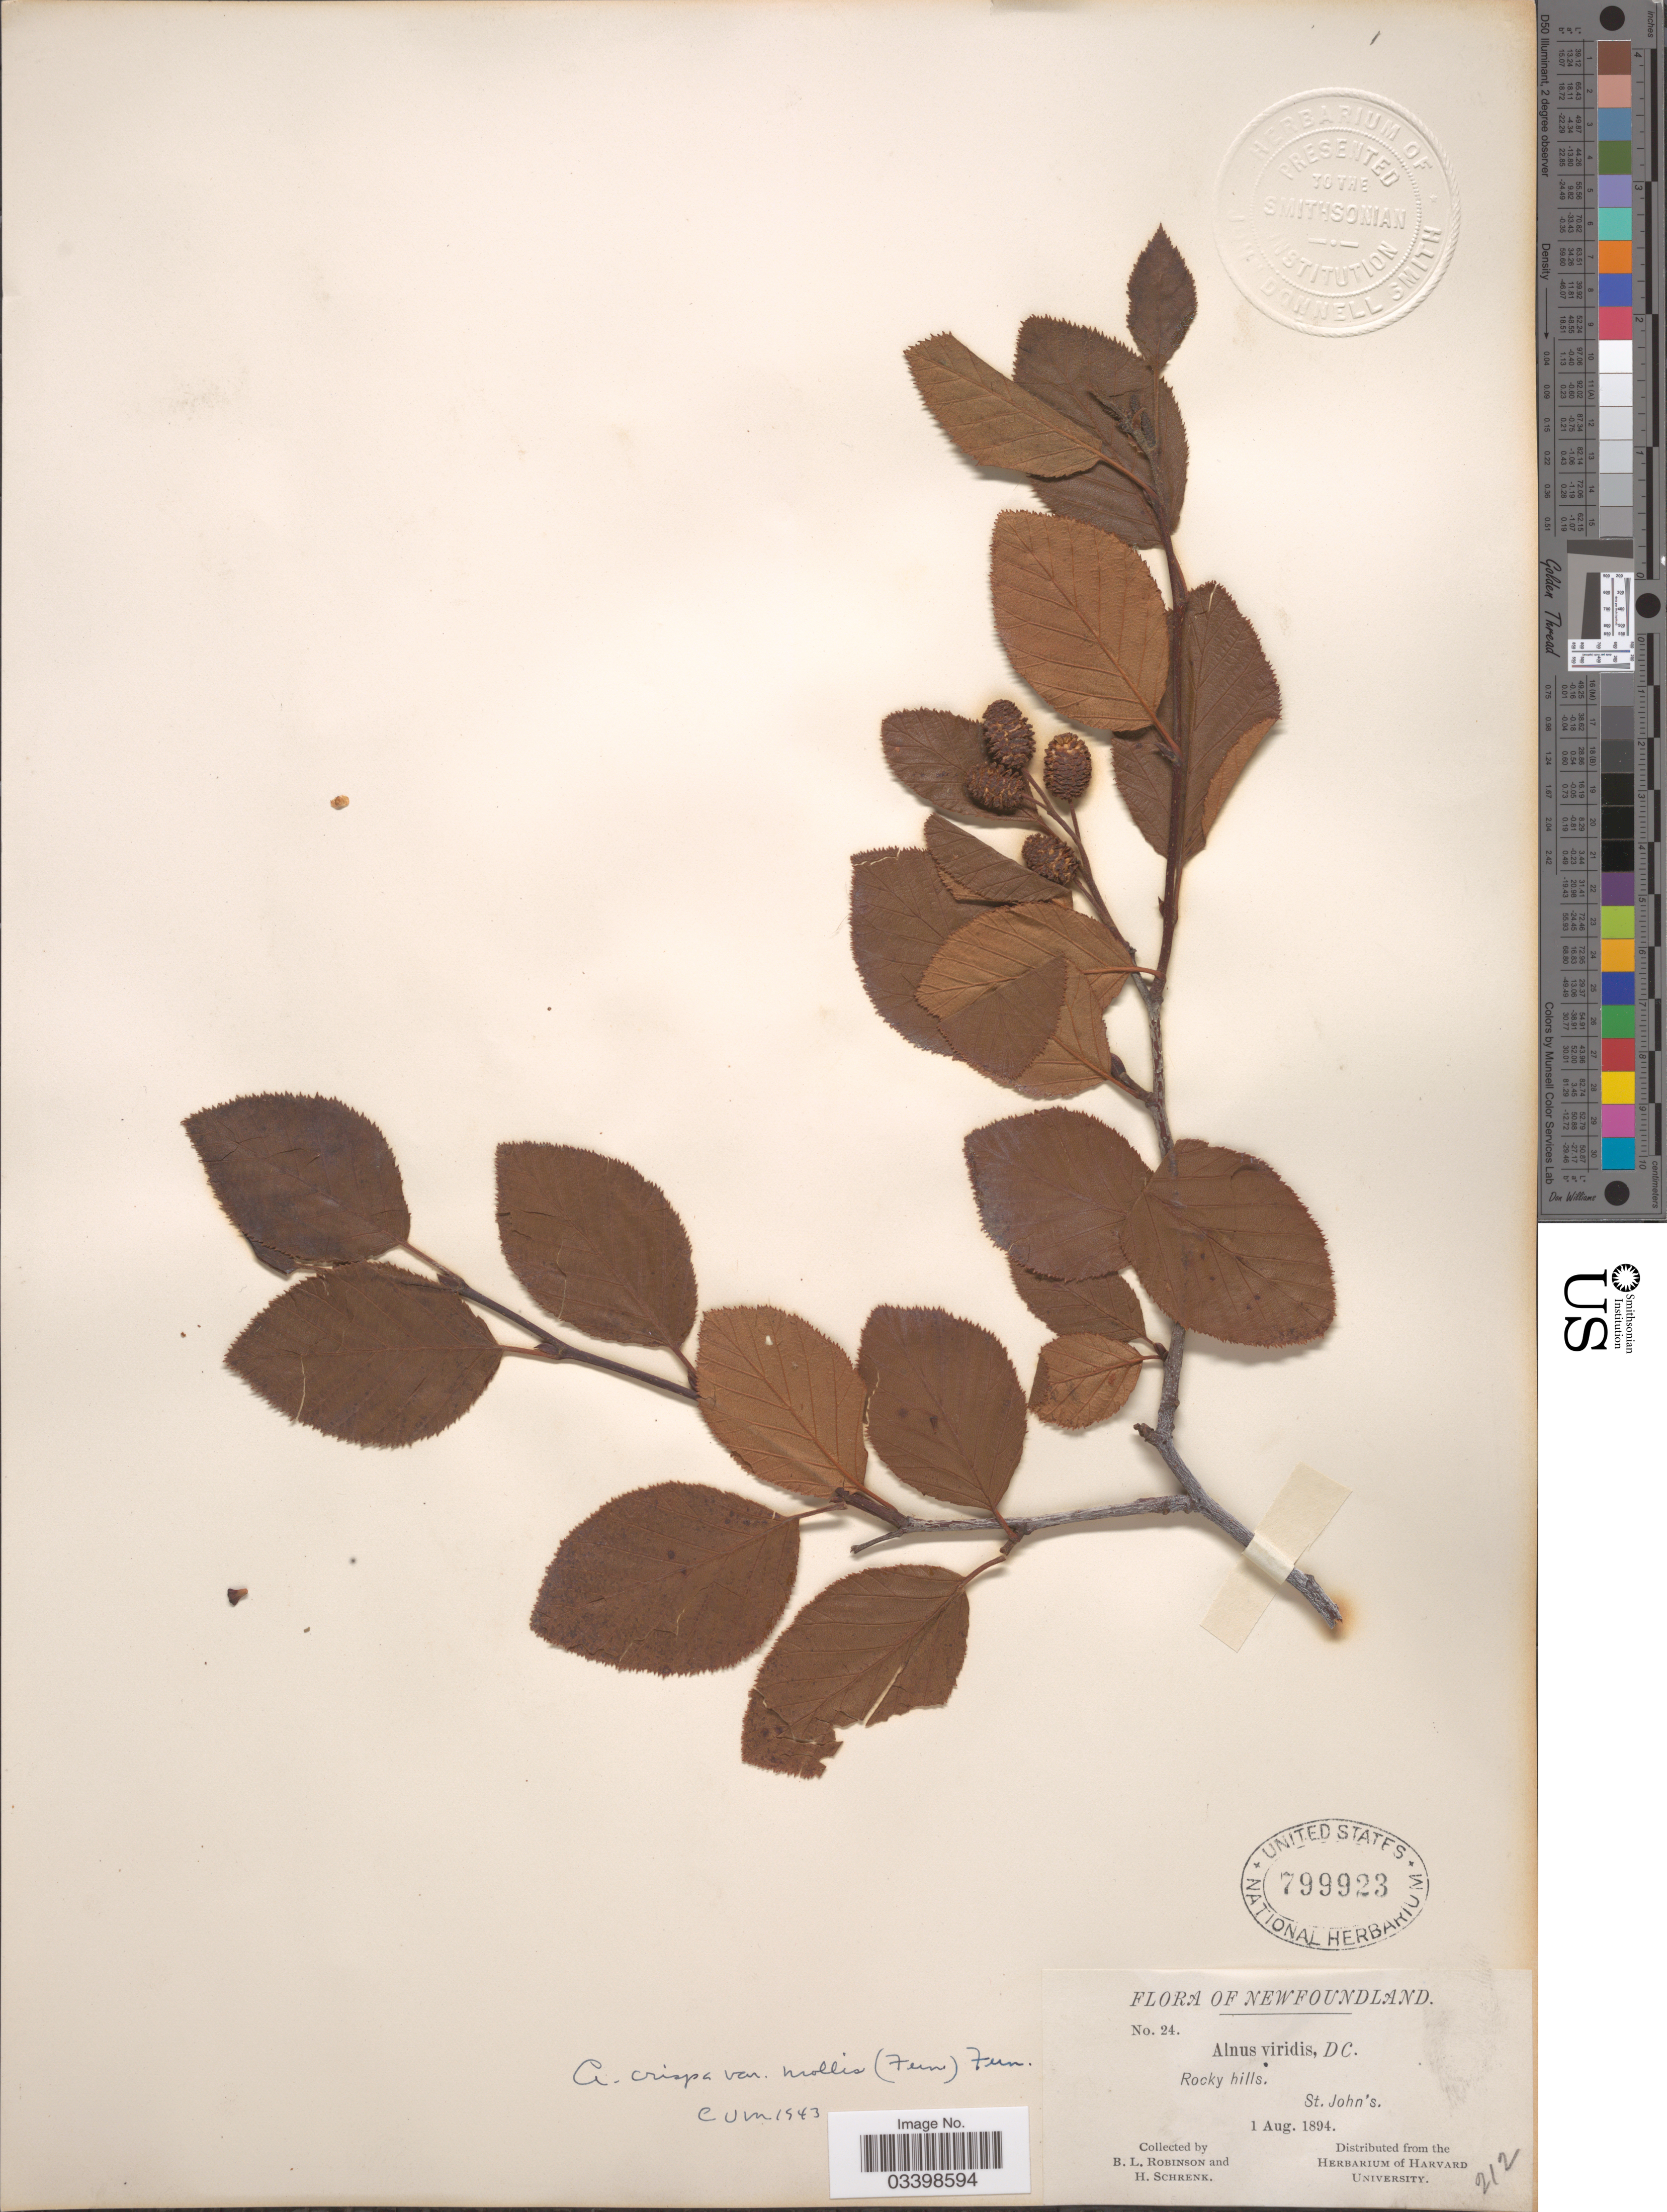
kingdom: Plantae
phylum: Tracheophyta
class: Magnoliopsida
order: Fagales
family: Betulaceae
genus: Alnus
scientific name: Alnus viridis subsp. crispa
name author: (Aiton) Turrill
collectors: B. L. Robinson & H. Schrenk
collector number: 24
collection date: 1894-08-01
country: Canada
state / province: Newfoundland and Labrador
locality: St. John's.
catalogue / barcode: US 799923